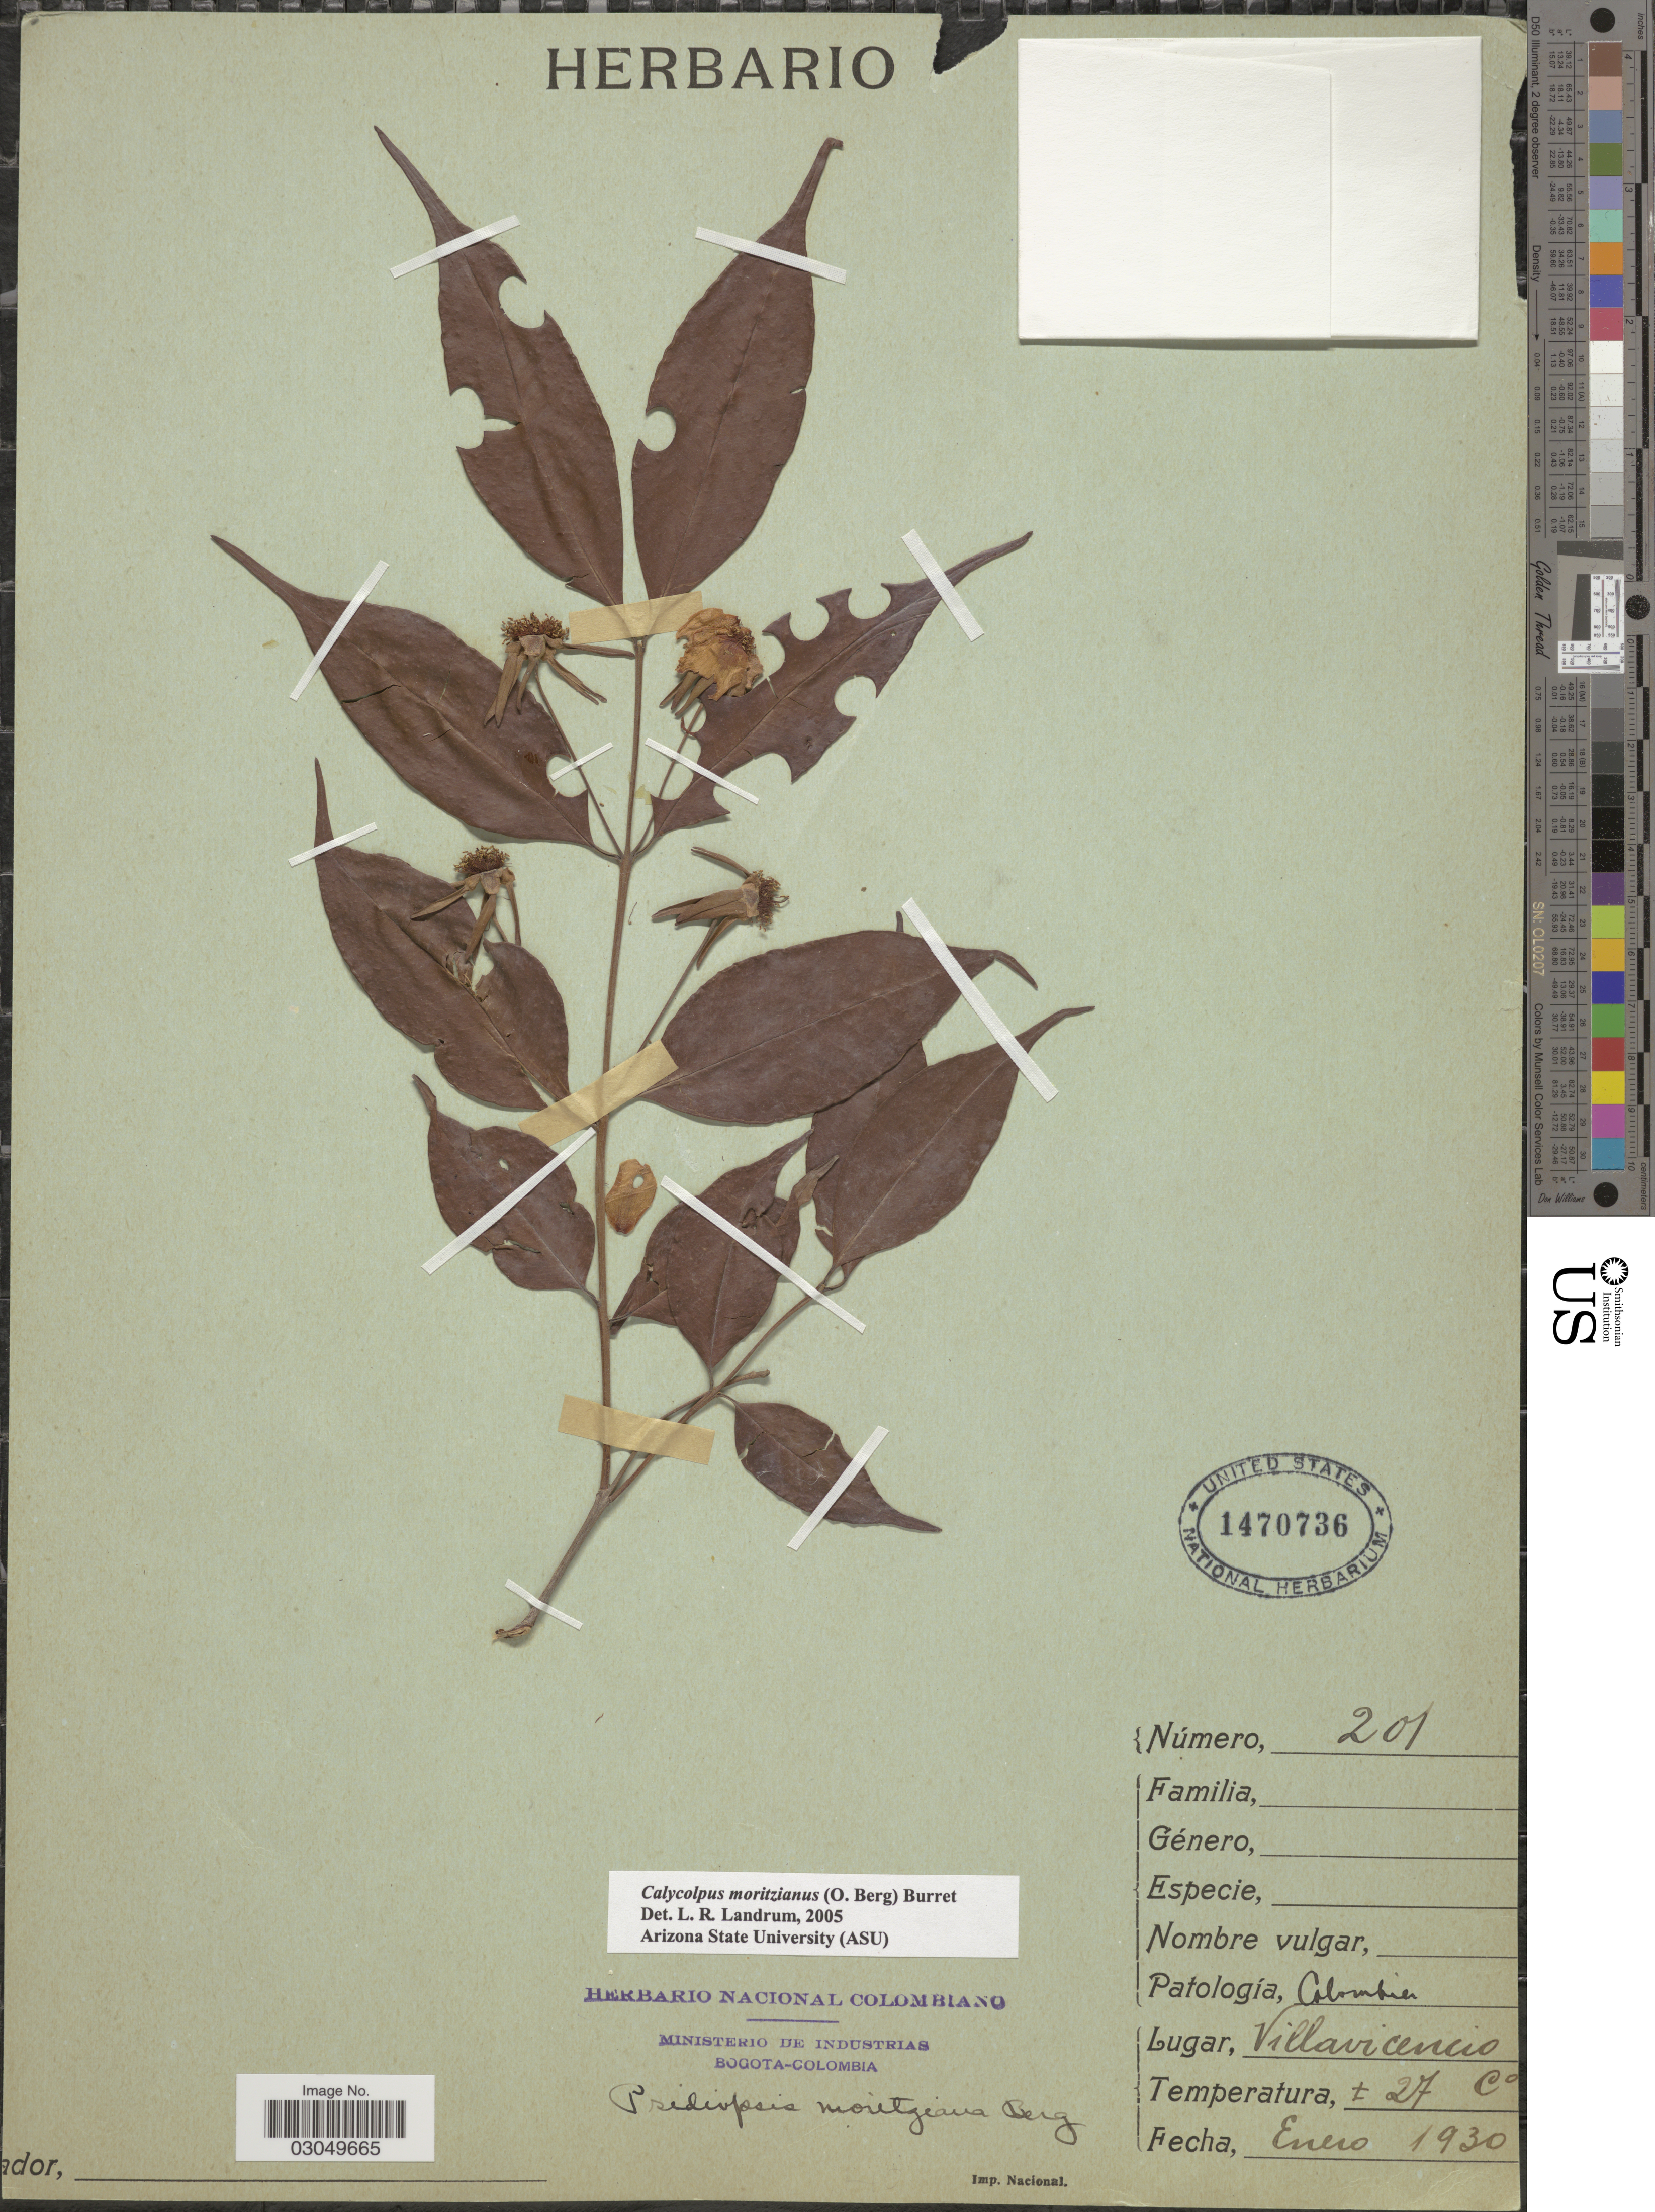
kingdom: Plantae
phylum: Tracheophyta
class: Magnoliopsida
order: Myrtales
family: Myrtaceae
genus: Calycolpus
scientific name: Calycolpus moritzianus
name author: (O. Berg) Burret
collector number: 201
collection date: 1930-01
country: Colombia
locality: Villavicencio.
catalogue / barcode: US 1470736